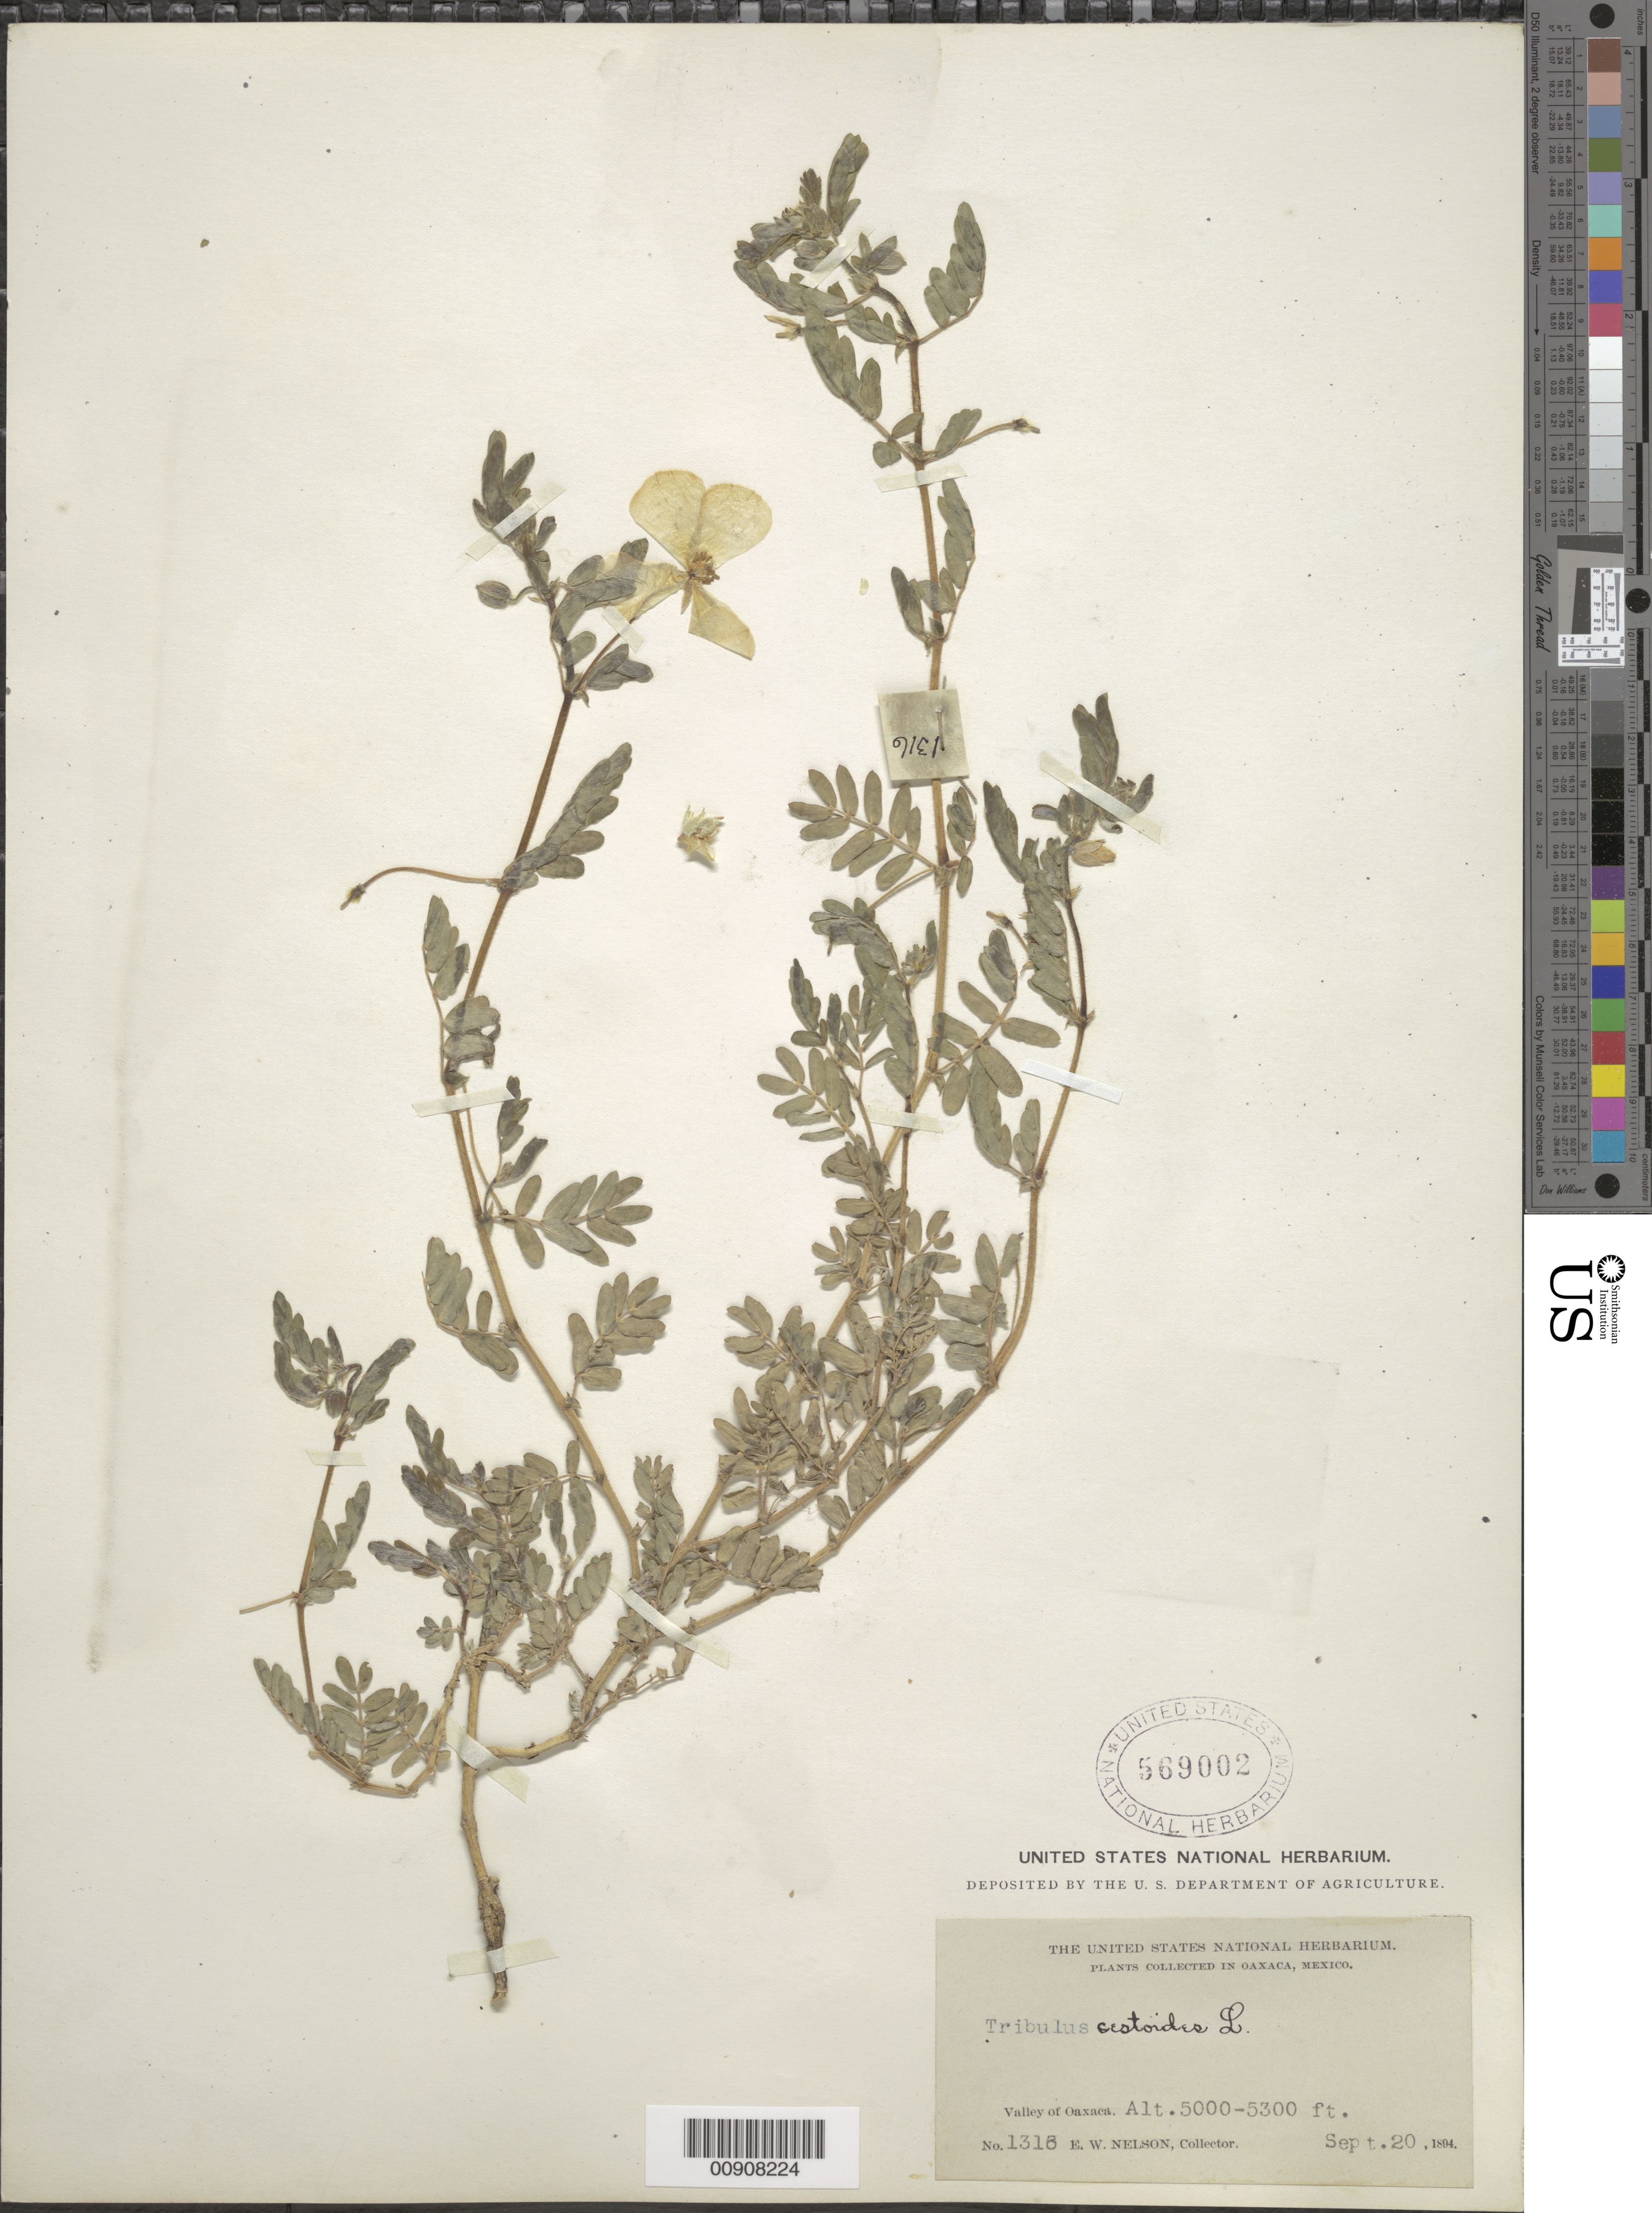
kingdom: Plantae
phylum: Tracheophyta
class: Magnoliopsida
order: Zygophyllales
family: Zygophyllaceae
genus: Tribulus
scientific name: Tribulus cistoides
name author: L.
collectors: E. W. Nelson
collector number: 1318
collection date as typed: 20 Sep 1894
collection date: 1894-09-20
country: Mexico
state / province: Oaxaca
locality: Valley of Oaxaca.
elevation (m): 1524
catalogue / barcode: US 569002